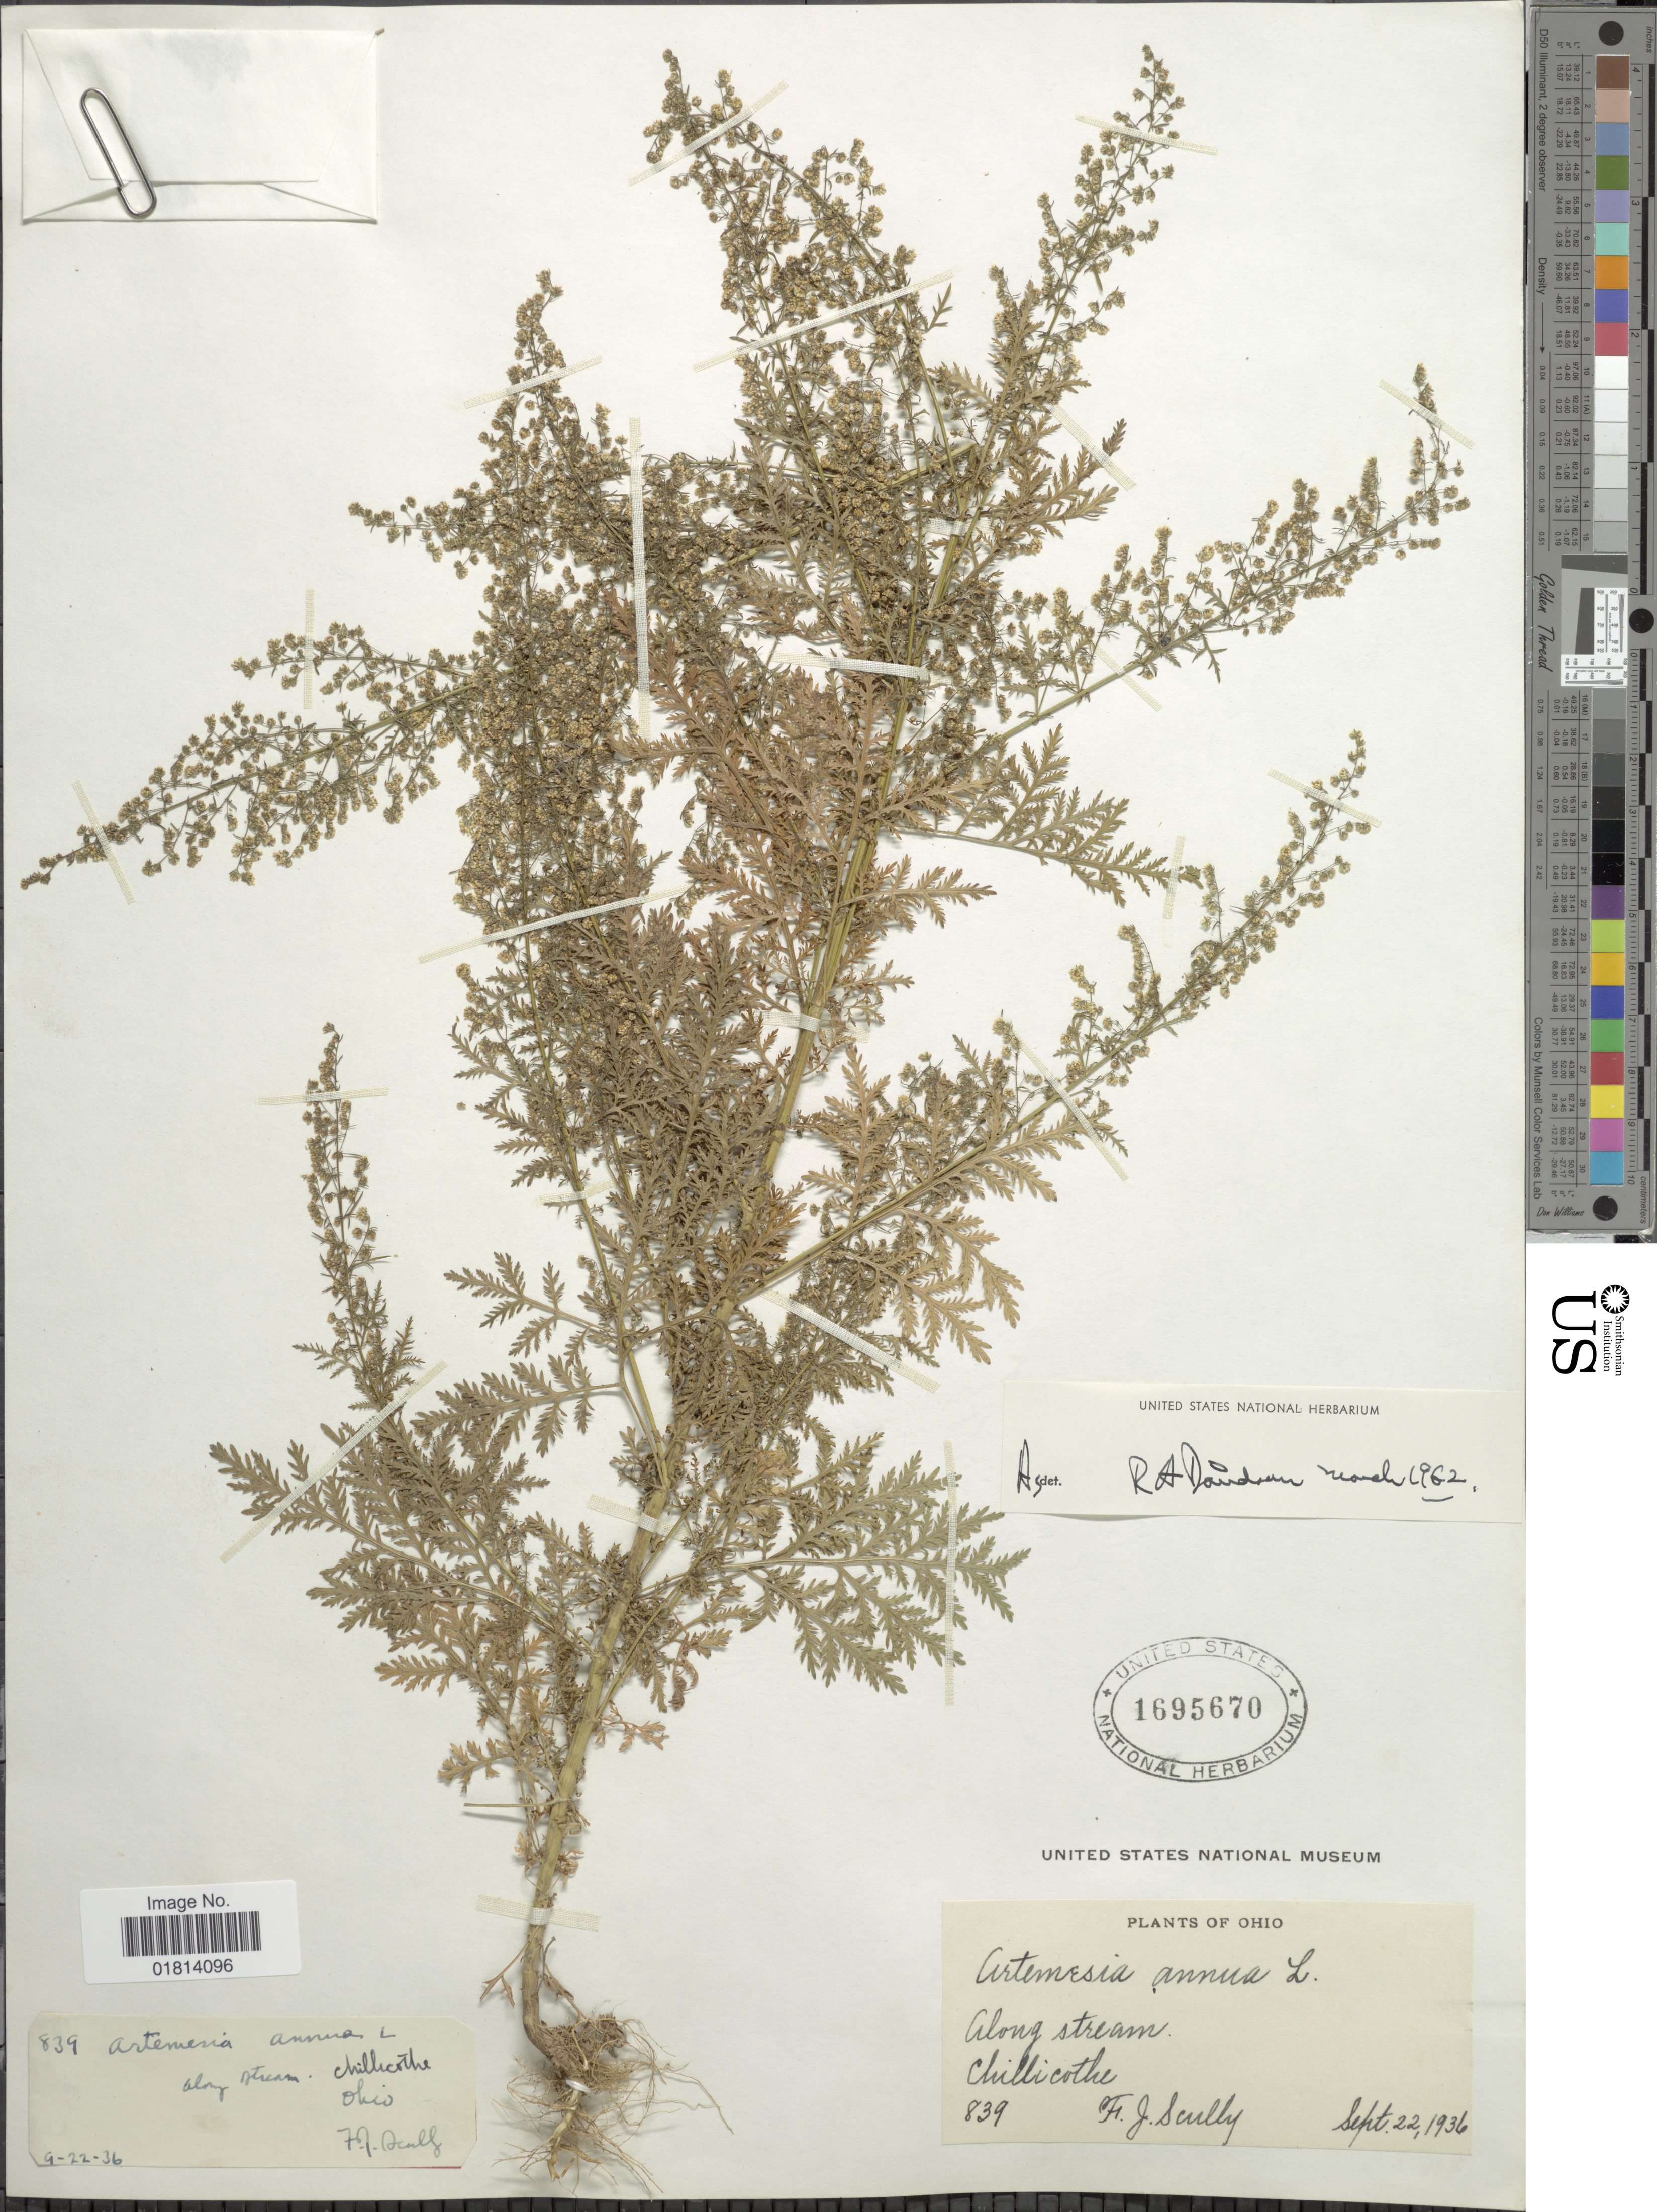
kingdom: Plantae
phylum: Tracheophyta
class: Magnoliopsida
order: Asterales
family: Asteraceae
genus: Artemisia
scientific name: Artemisia annua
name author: L.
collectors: F. Scully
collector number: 839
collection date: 1936-09-22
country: United States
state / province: Ohio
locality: Along stream, Chillicothe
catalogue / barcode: US 1695670